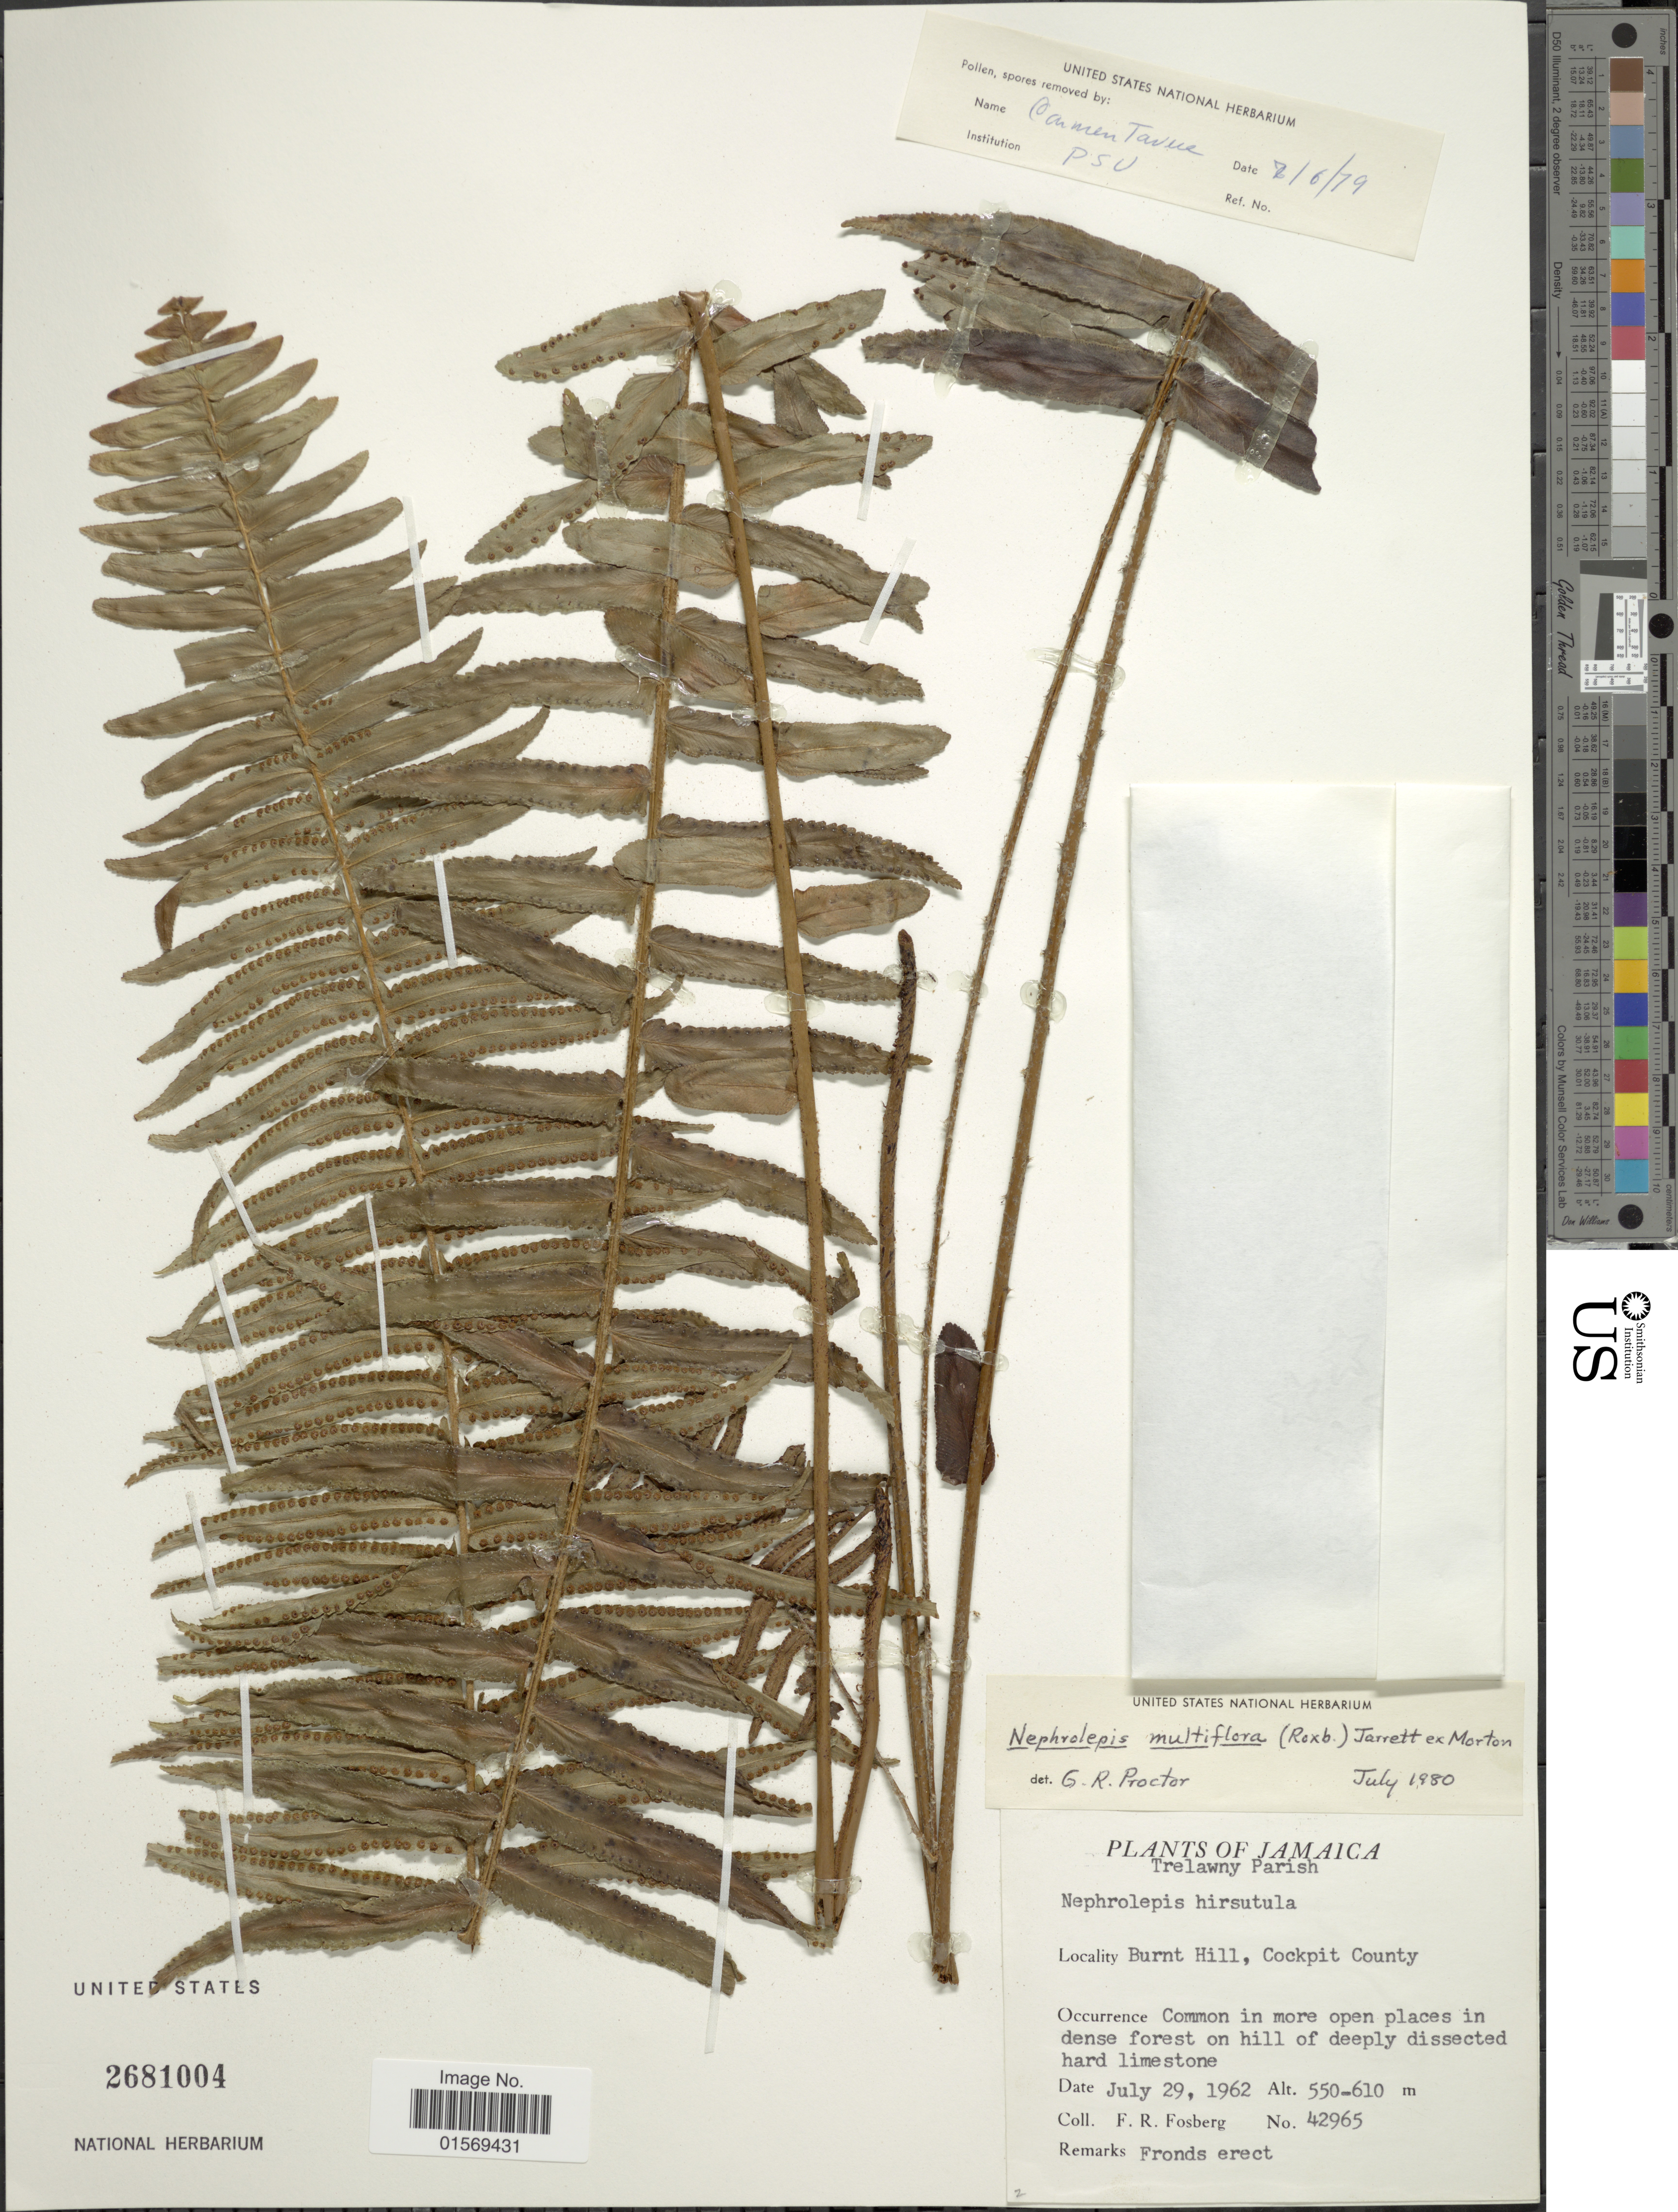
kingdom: Plantae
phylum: Tracheophyta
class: Polypodiopsida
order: Polypodiales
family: Nephrolepidaceae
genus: Nephrolepis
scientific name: Nephrolepis multiflora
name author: (Roxb.) F.M. Jarrett ex C.V. Morton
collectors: F. R. Fosberg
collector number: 42965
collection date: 1962-07-29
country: Jamaica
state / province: Trelawny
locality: Jamaica, Trelawny Parish, Burnt Hill, Cockpit County.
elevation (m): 550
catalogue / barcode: US 681004